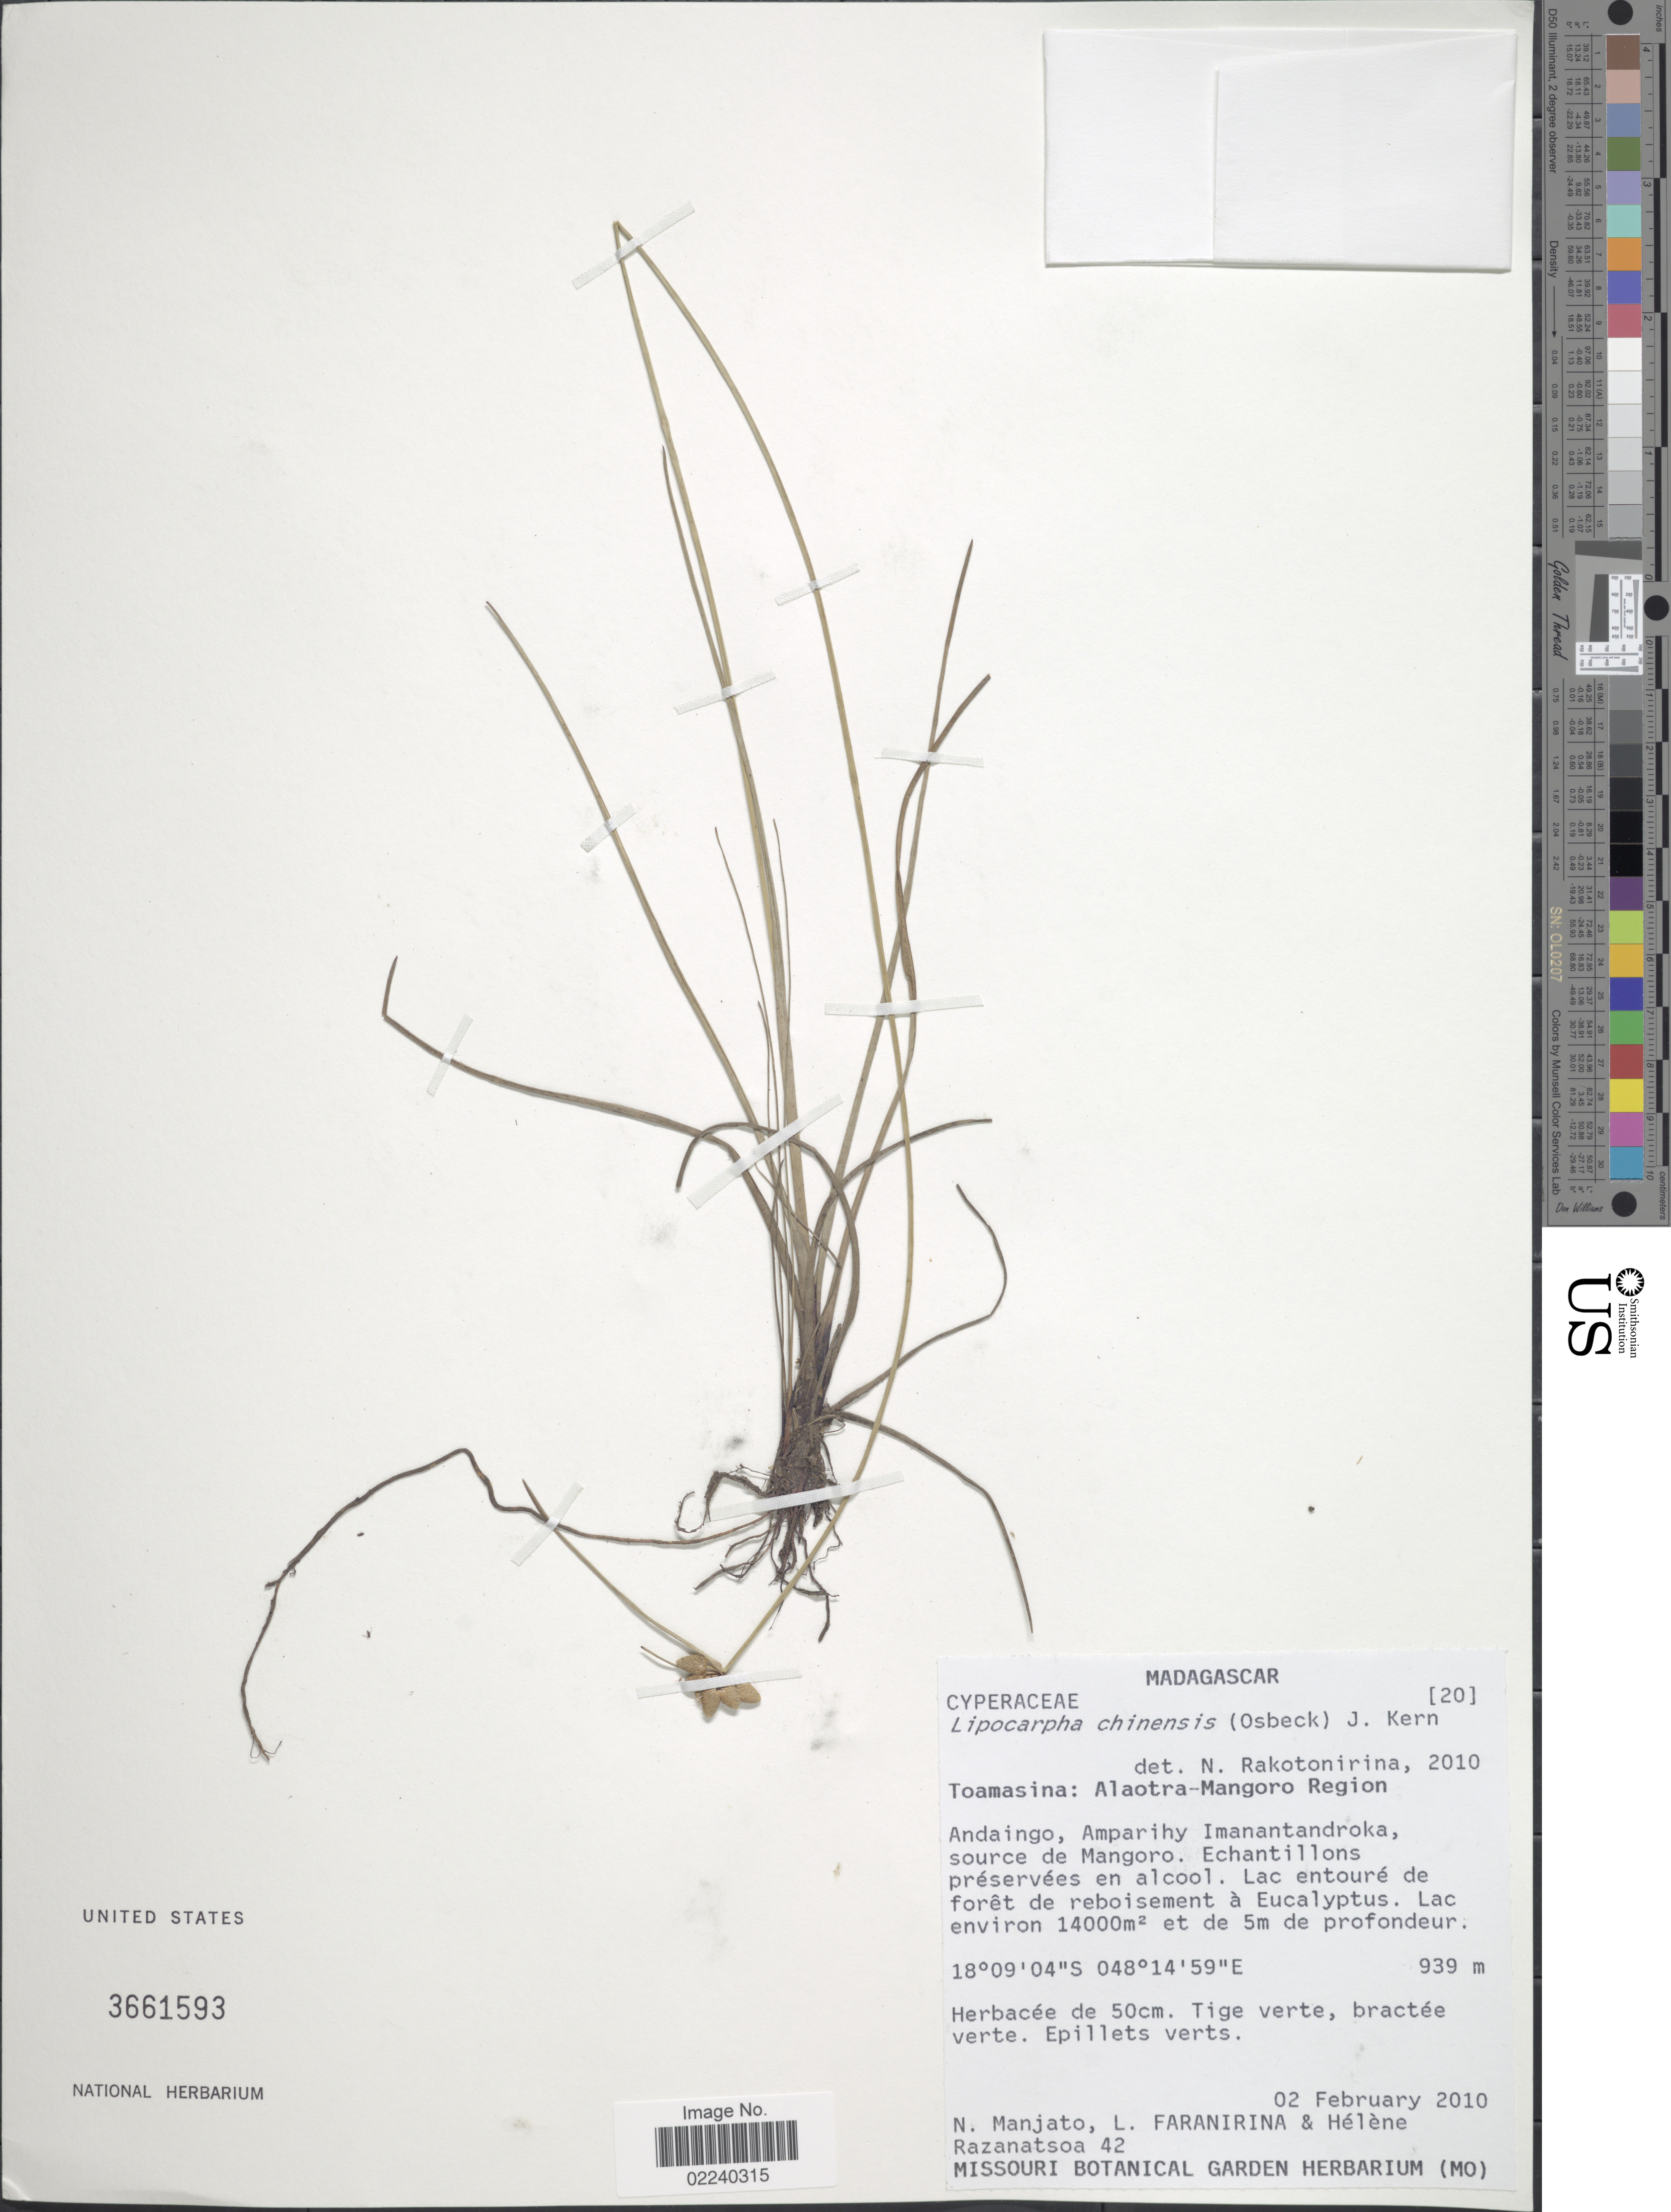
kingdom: Plantae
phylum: Tracheophyta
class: Liliopsida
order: Poales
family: Cyperaceae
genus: Cyperus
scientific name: Cyperus albescens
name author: (Steud.) Larridon & Govaerts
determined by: Strong, M. T., (US), Smithsonian Institution - National Museum of Natural History (UNITED STATES)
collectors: N. Manjato, L. Faranirina & H. Razanatsoa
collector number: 42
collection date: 2010-02-02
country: Madagascar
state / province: Alaotra Mangoro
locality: Alaotra-Mangoro Region, Andaingo, Amparihy Imanantandroka, source de Mangoro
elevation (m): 939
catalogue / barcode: US 3661593